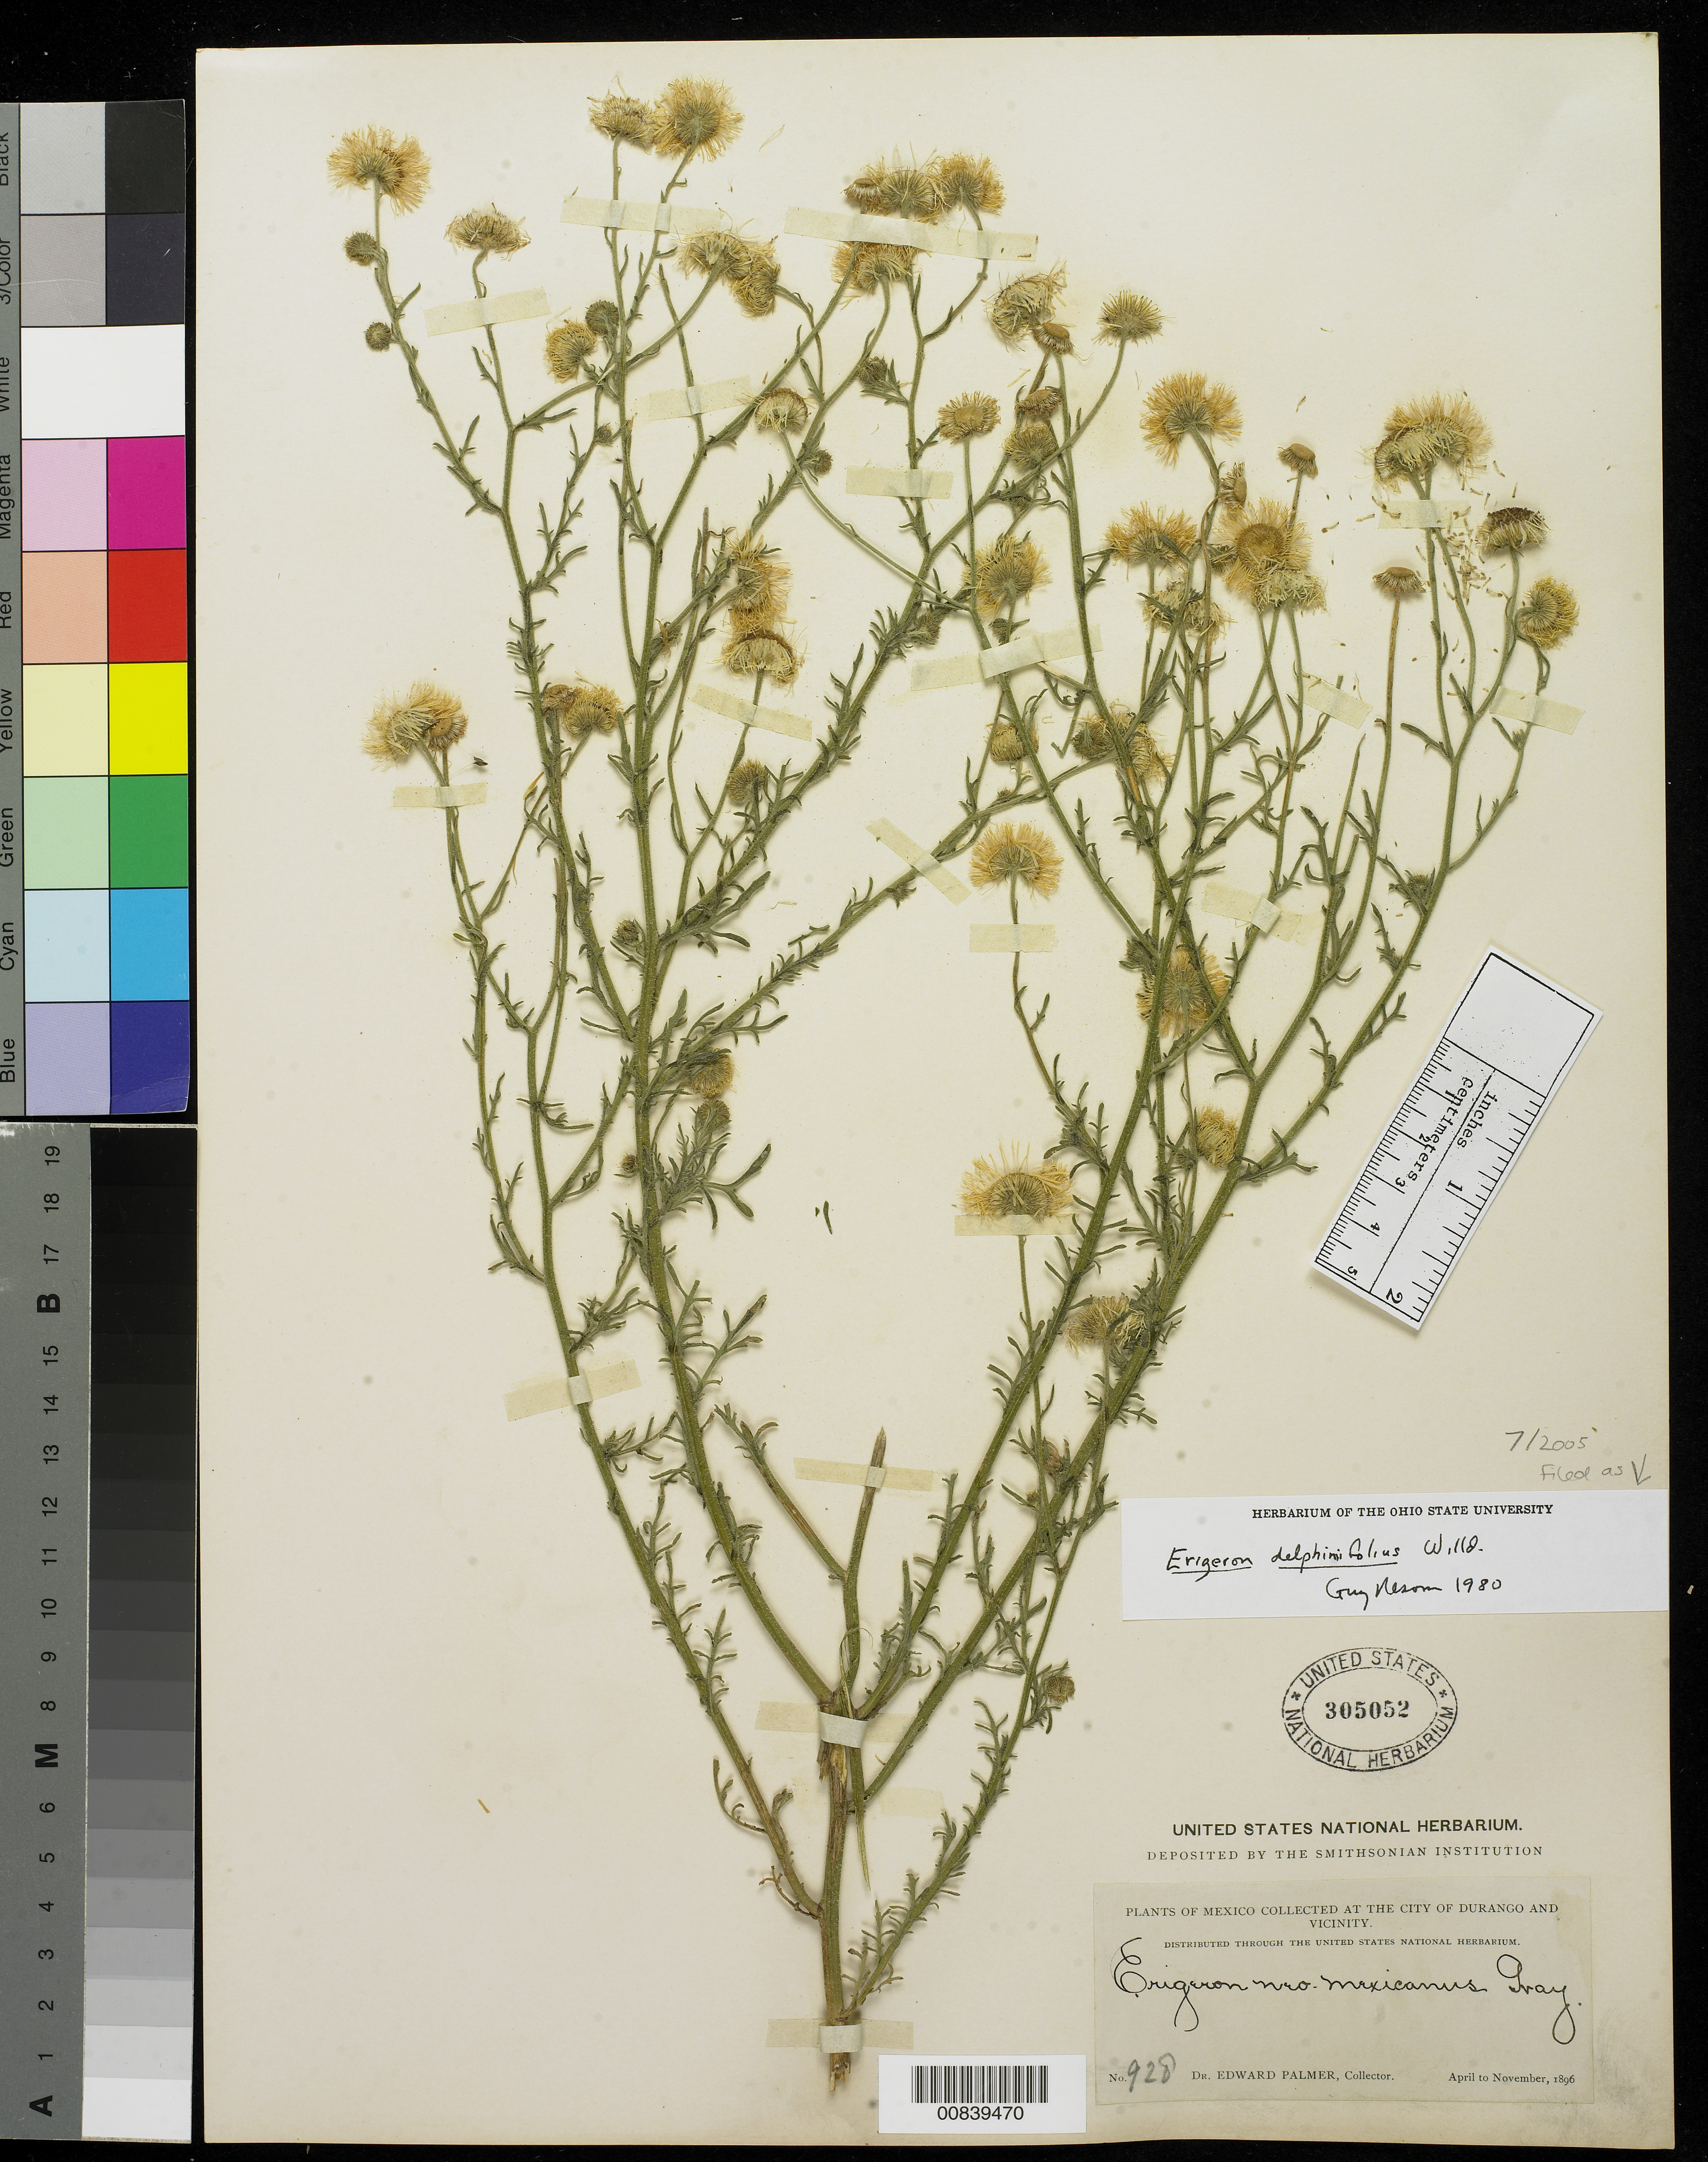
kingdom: Plantae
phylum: Tracheophyta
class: Magnoliopsida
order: Asterales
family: Asteraceae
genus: Erigeron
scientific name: Erigeron delphinifolius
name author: Willd.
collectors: E. Palmer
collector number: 928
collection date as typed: Apr 1896 to -- Nov 1896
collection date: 1896-04/1896-11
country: Mexico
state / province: Durango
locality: City of Durango and vicinity.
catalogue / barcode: US 305052